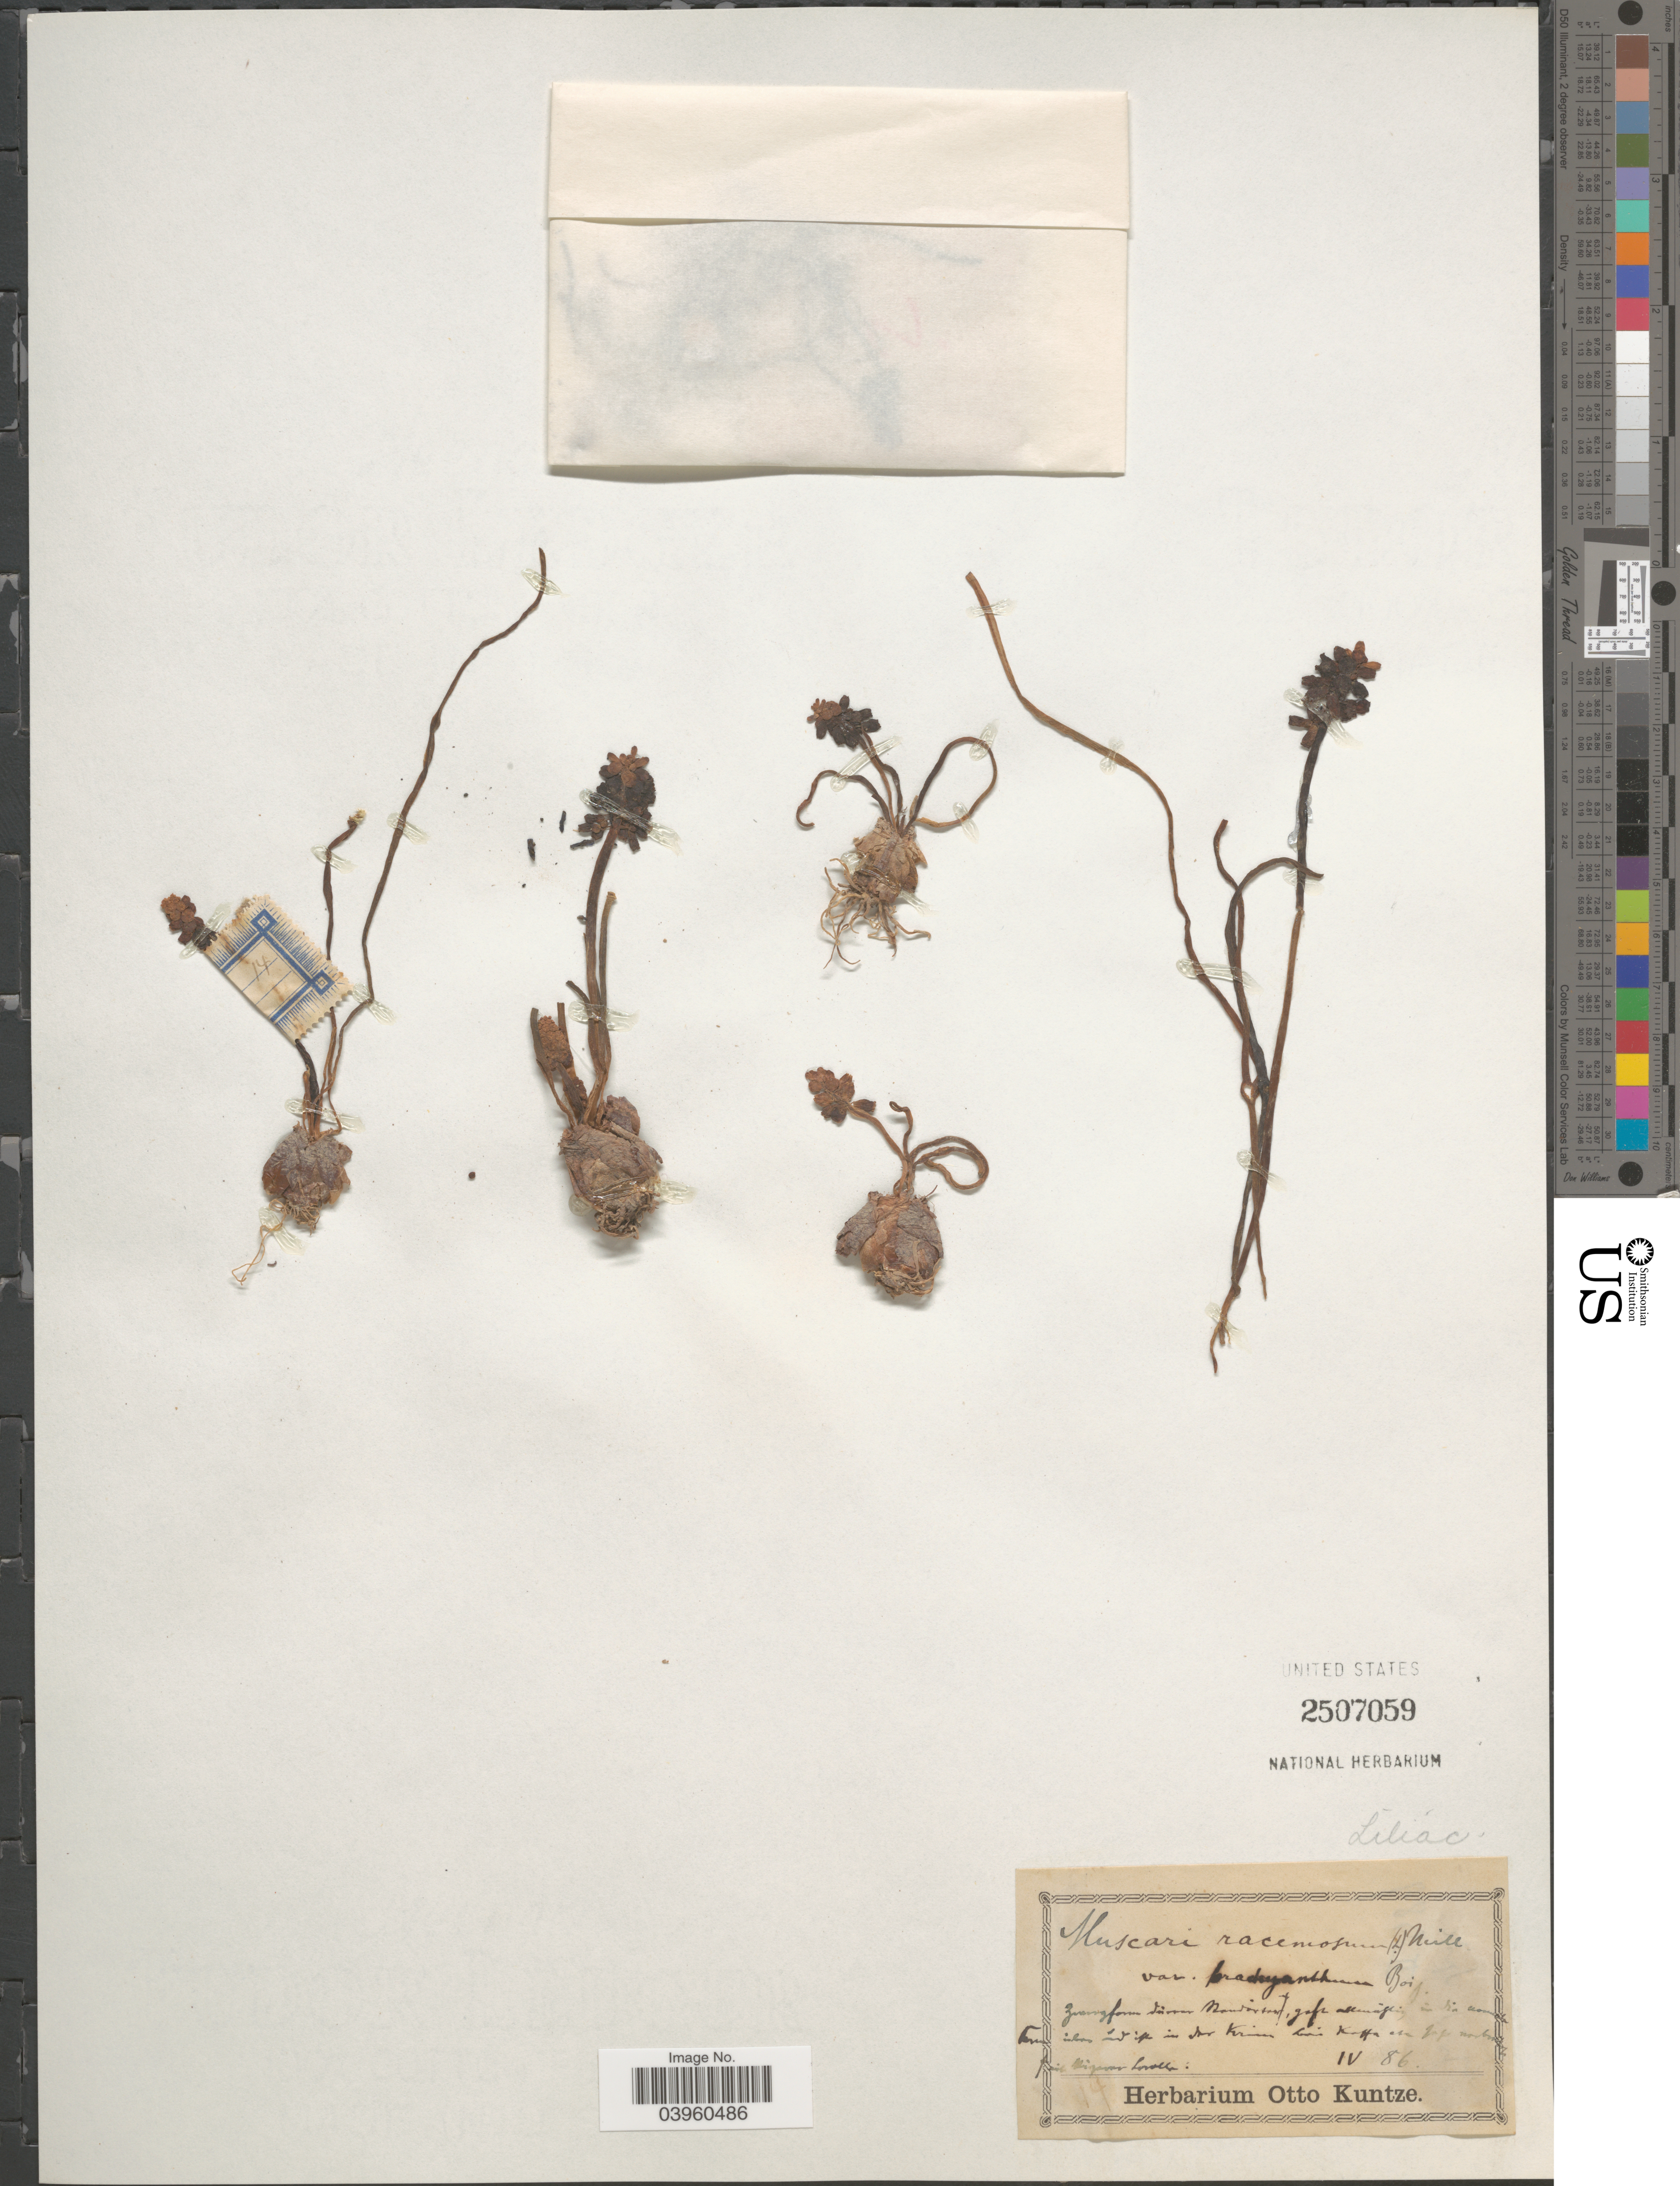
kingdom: Plantae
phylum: Tracheophyta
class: Liliopsida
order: Asparagales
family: Asparagaceae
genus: Muscari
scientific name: Muscari racemosum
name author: (L.) Mill.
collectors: ex herb. Otto Kuntze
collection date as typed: Transcribed d/m/y: /4/86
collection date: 1886-04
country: Ukraine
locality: [illegible text] Krim bei Kaffa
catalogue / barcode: US 2507059